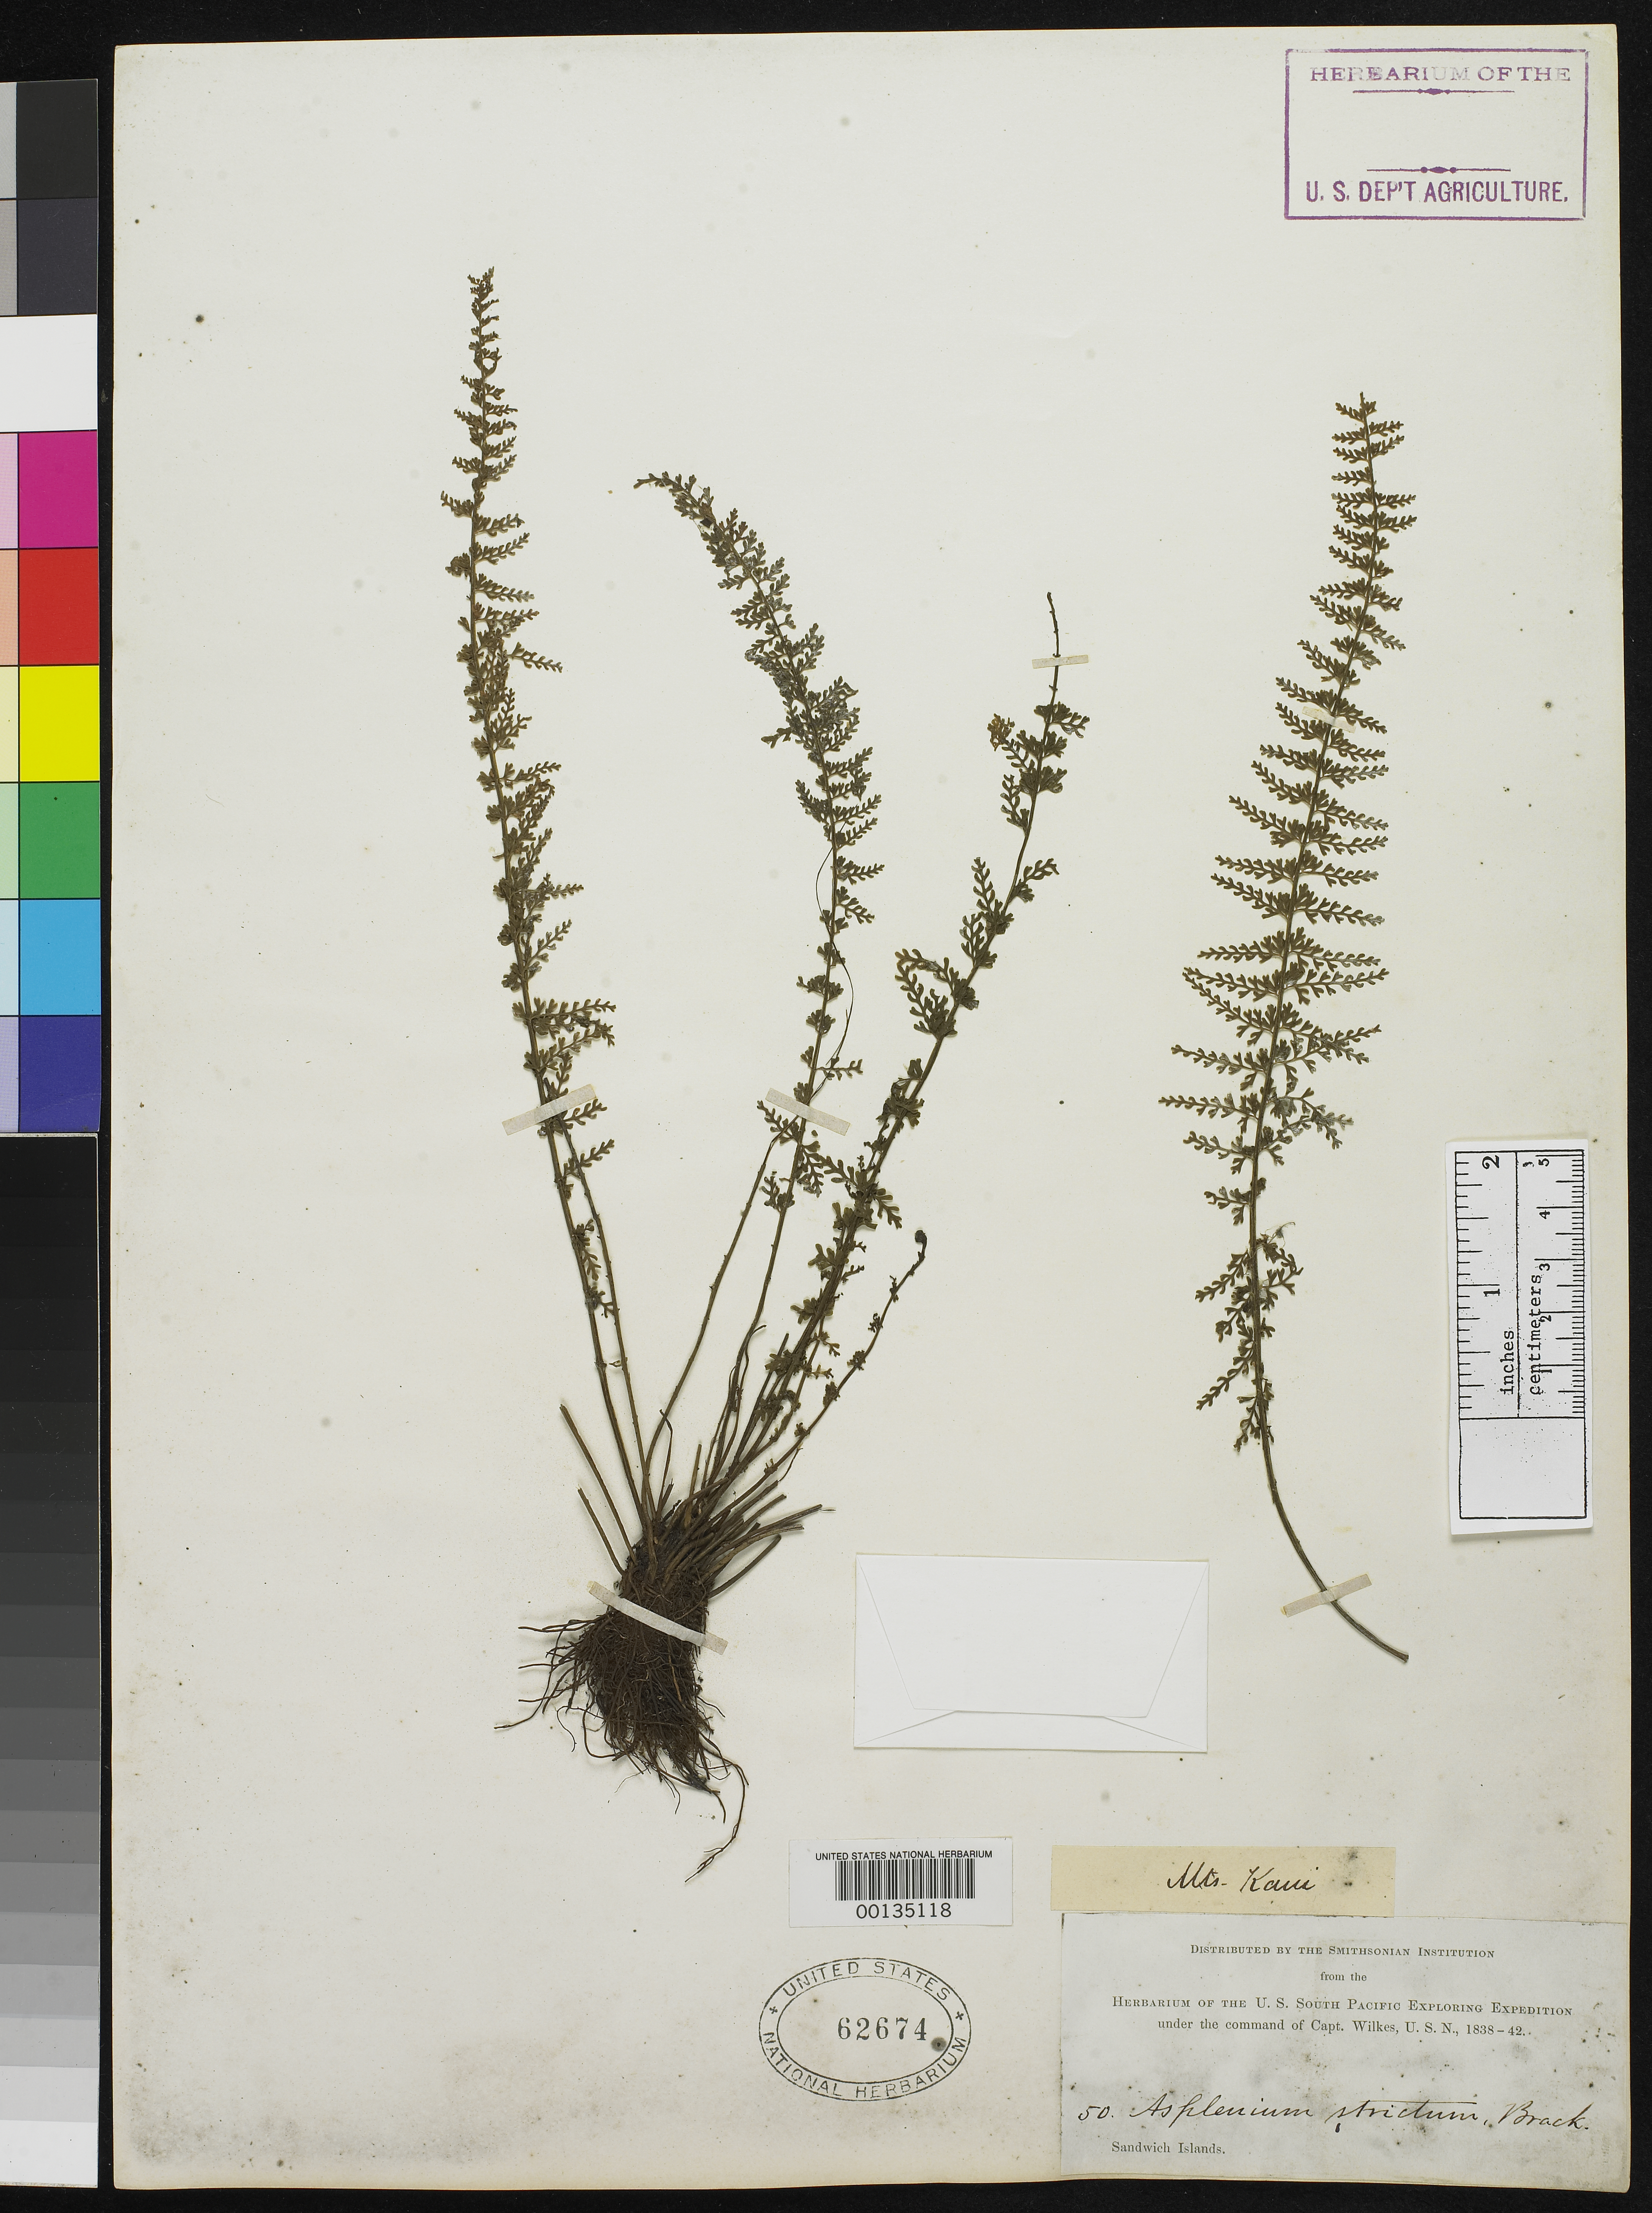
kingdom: Plantae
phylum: Tracheophyta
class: Polypodiopsida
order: Polypodiales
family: Aspleniaceae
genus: Asplenium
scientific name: Asplenium strictum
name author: Brack. in Wilkes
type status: Type Collection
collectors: Wilkes Explor. Exped.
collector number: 50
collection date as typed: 1838 to -- --- 1842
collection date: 1838/1842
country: United States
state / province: Hawaii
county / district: Maui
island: Maui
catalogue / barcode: US 62674